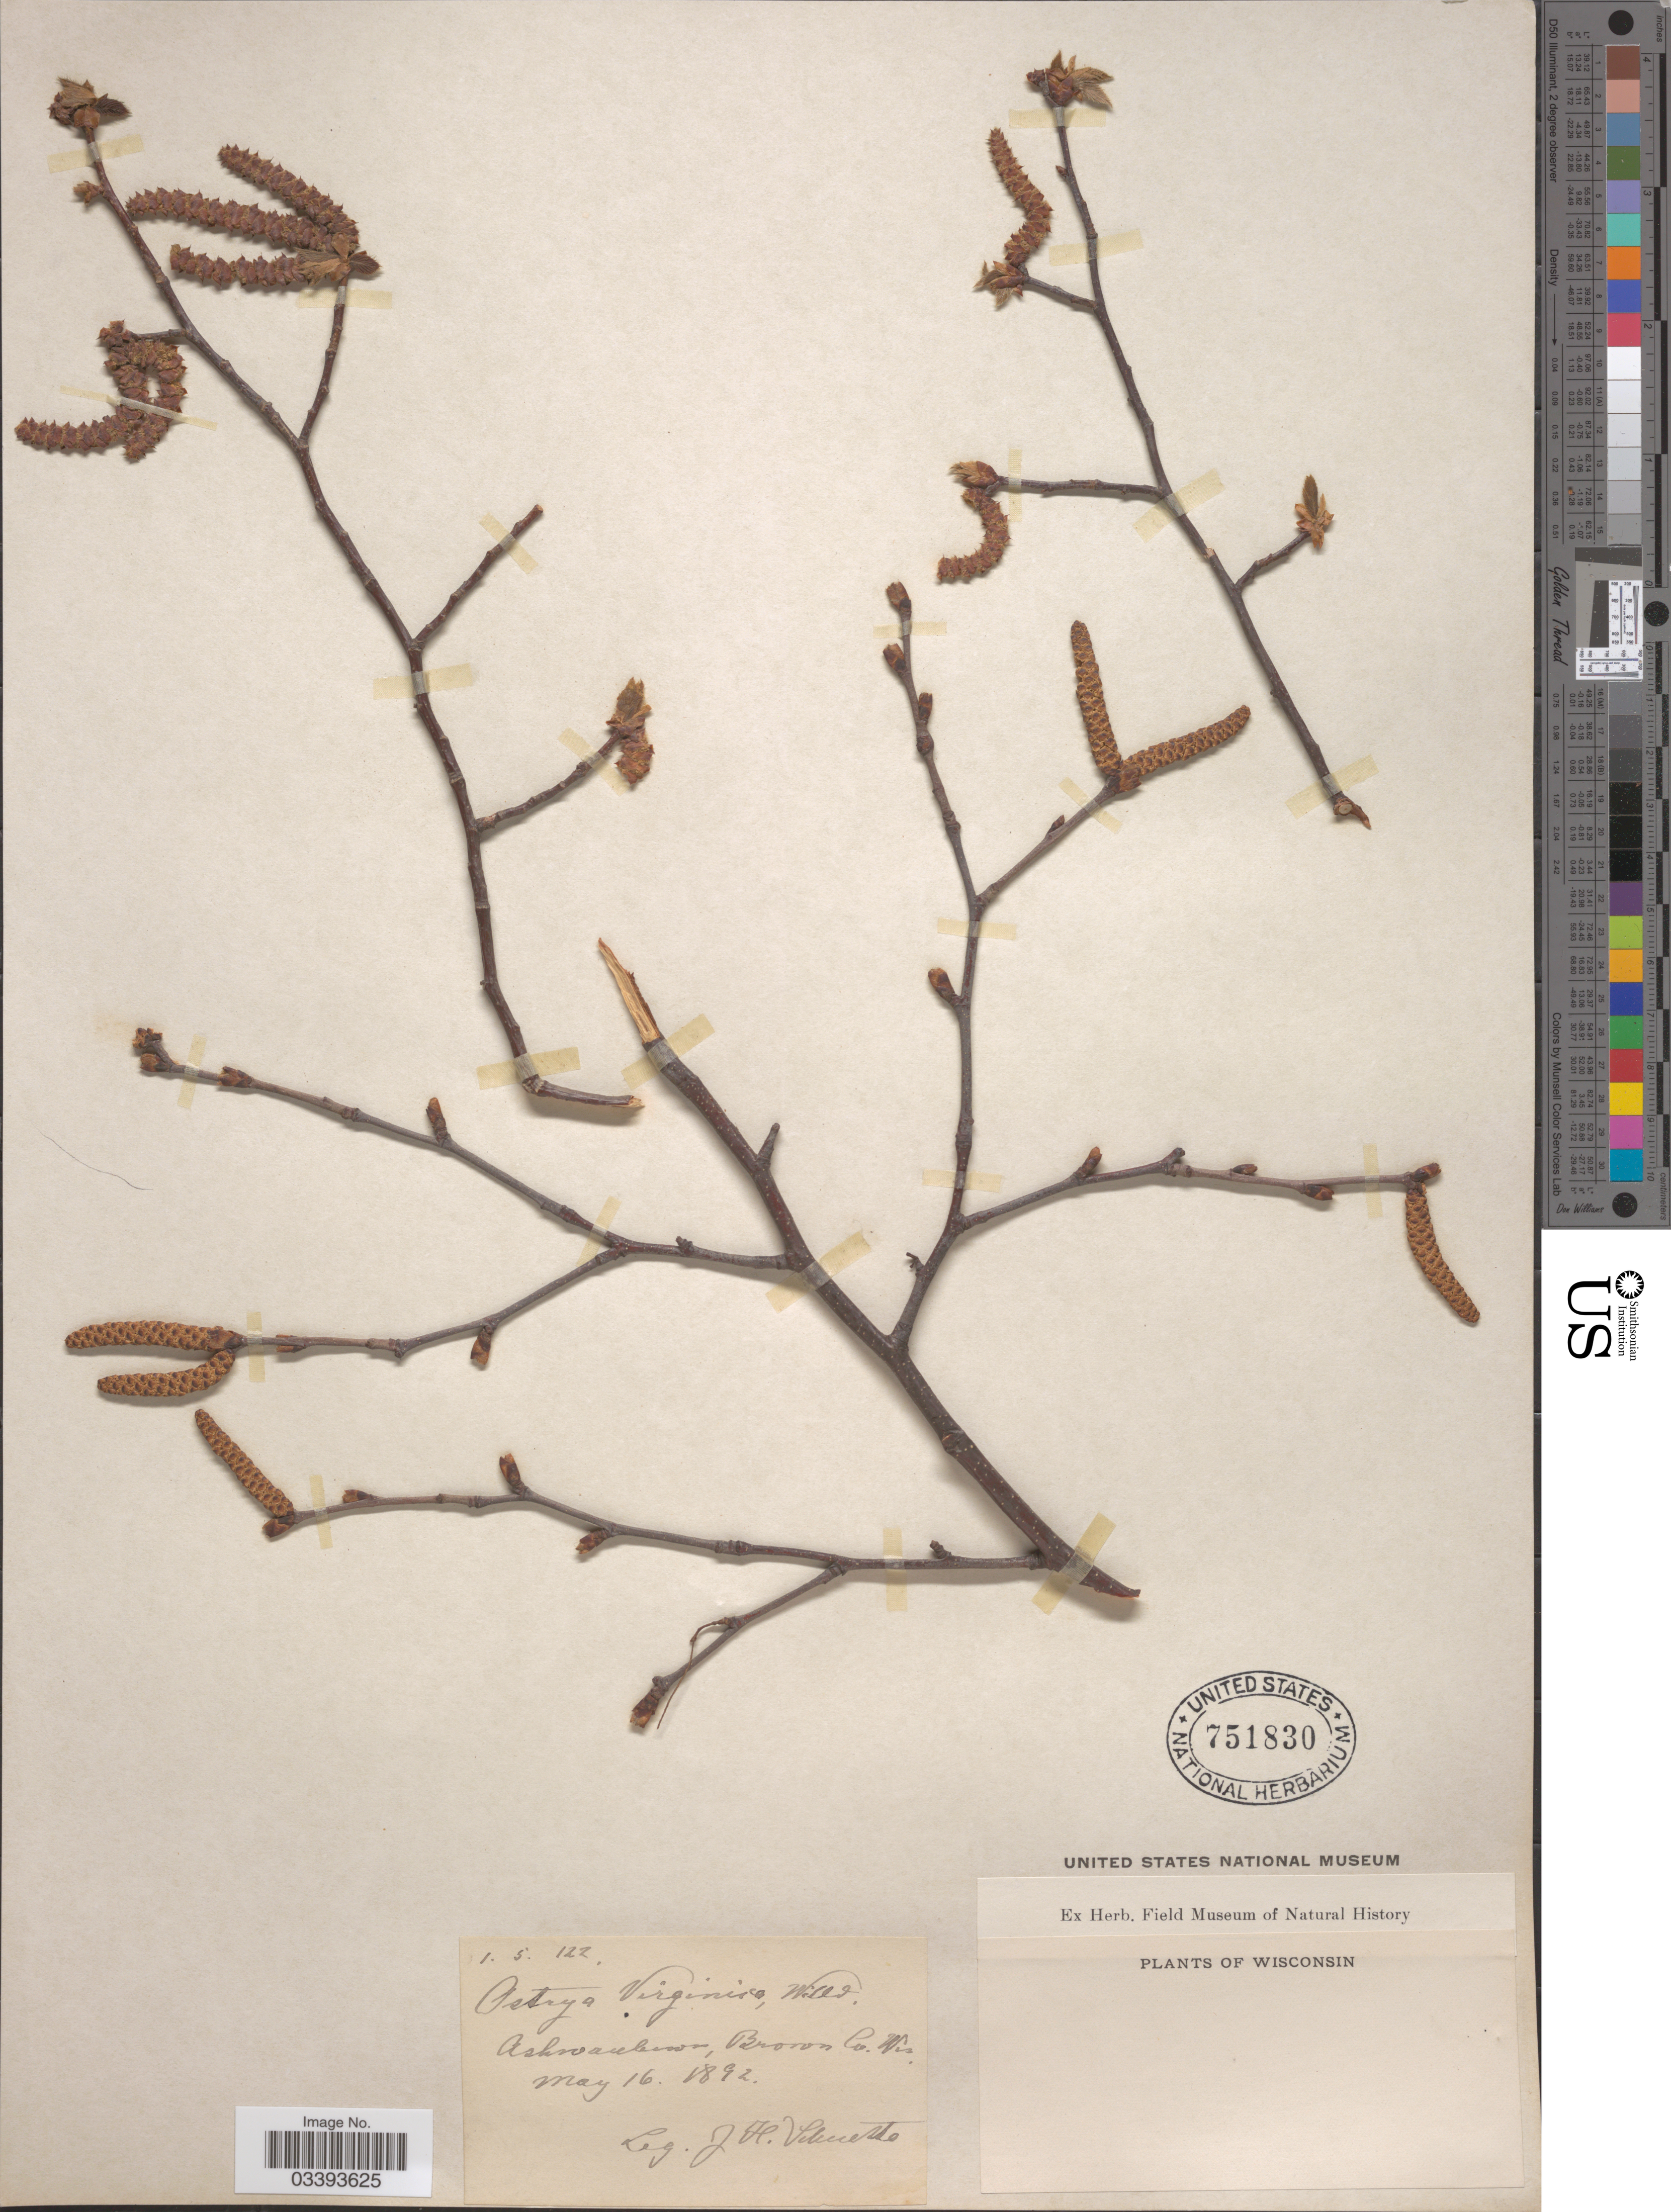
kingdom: Plantae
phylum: Tracheophyta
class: Magnoliopsida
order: Fagales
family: Betulaceae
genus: Ostrya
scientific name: Ostrya virginiana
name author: (Mill.) K. Koch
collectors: J. H. Schuette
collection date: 1892-05-16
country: United States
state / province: Wisconsin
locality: Ashwaubenon, Brown Co. Wis.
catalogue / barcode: US 751830